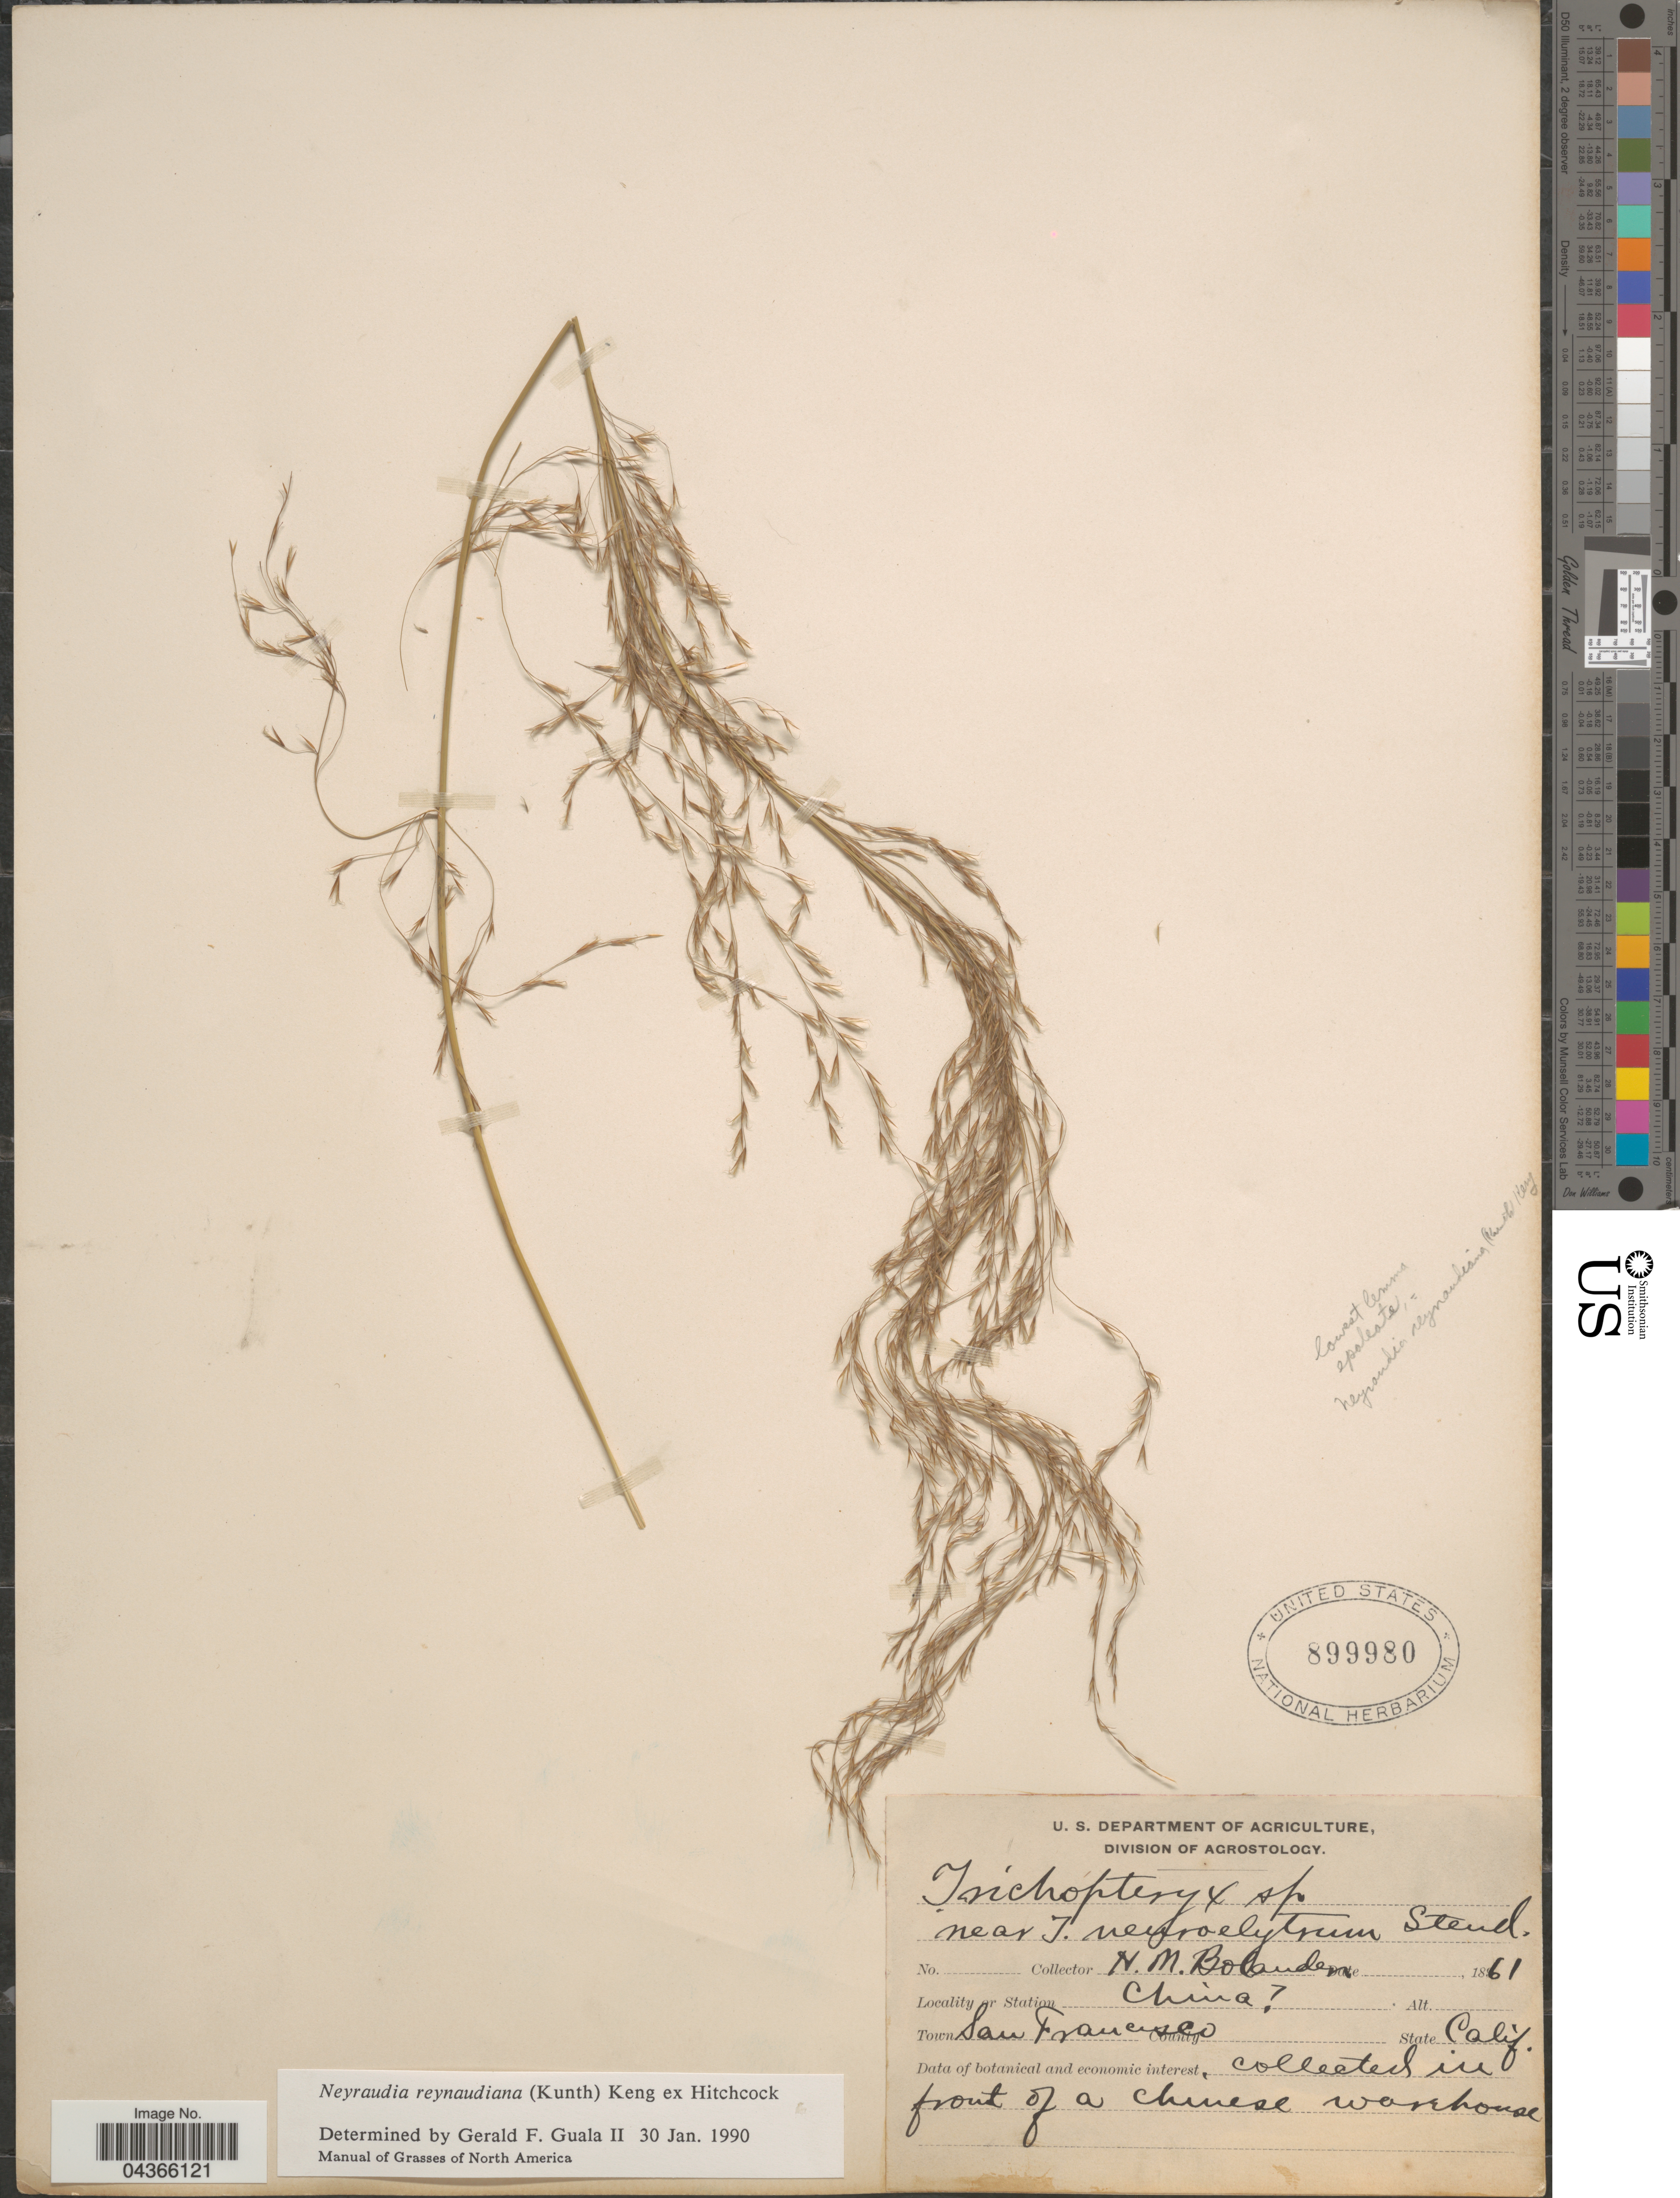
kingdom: Plantae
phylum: Tracheophyta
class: Liliopsida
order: Poales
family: Poaceae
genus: Neyraudia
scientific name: Neyraudia reynaudiana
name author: (Kunth) Keng ex Hitchc.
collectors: H. Bolander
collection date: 1861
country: United States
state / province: California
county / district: San Francisco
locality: Town San Francisco. In front of a chinese warehouse.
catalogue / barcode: US 899980